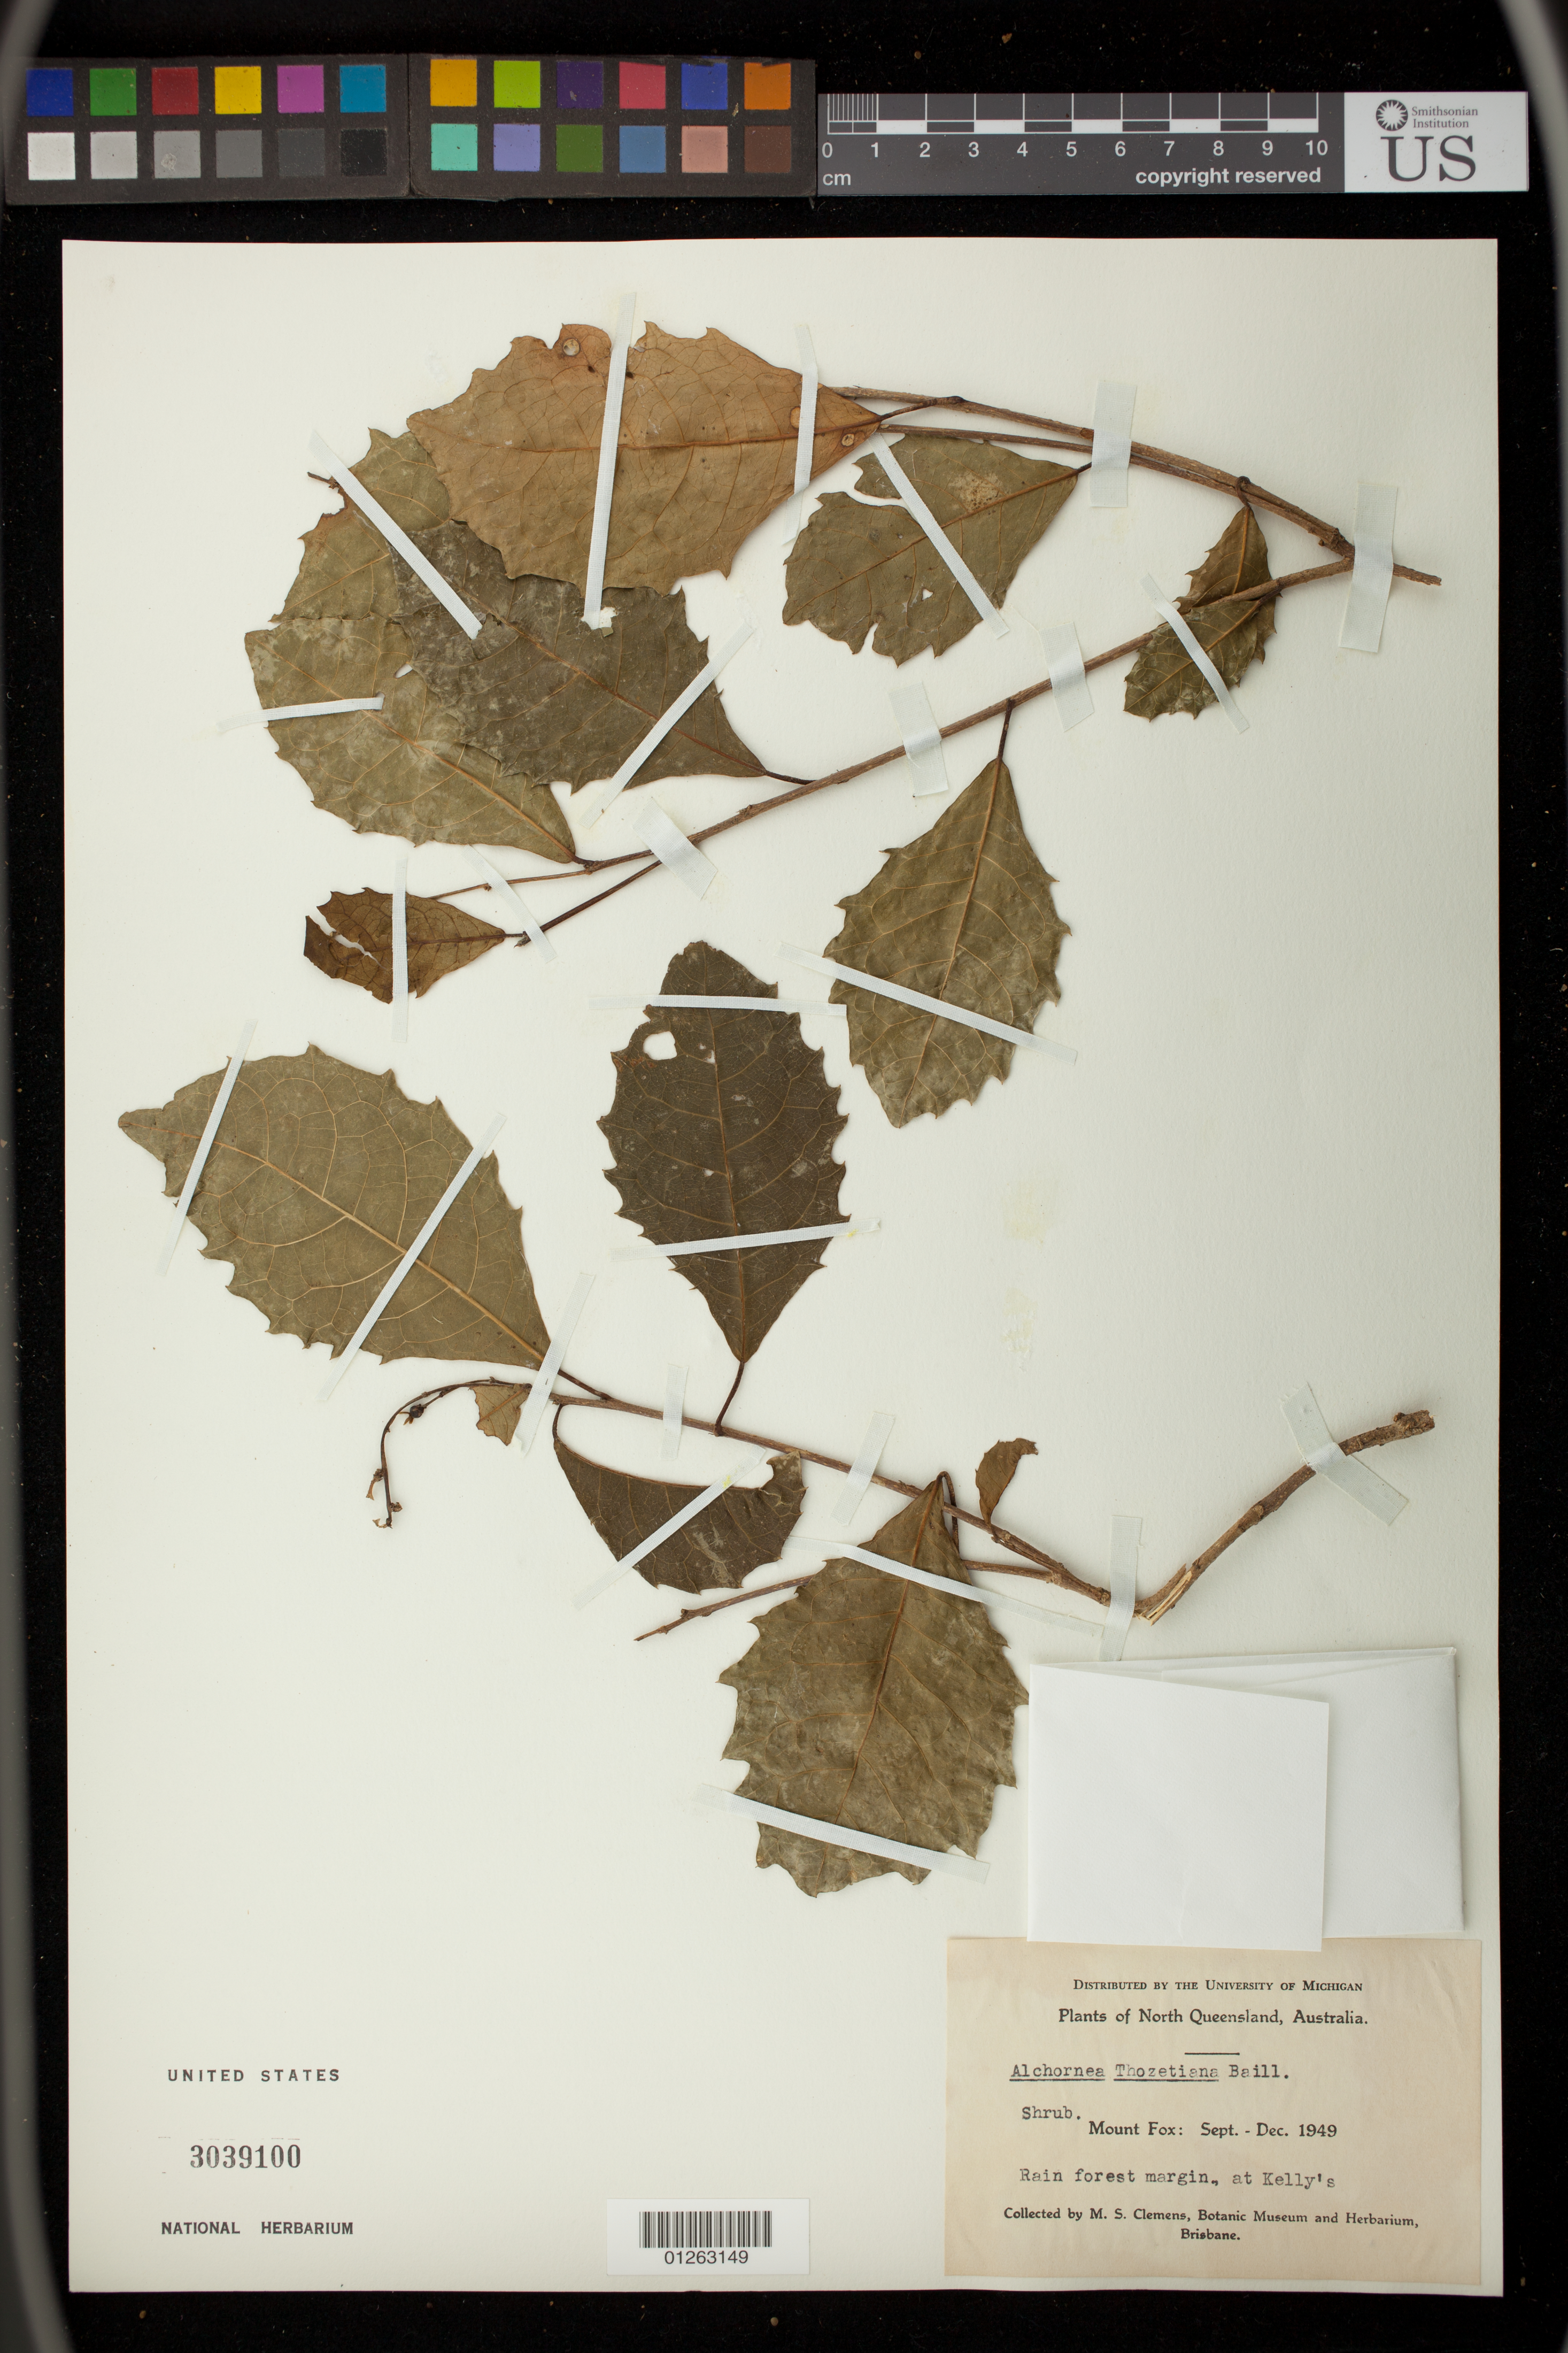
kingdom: Plantae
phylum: Tracheophyta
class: Magnoliopsida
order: Malpighiales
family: Euphorbiaceae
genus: Alchornea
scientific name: Alchornea trewioides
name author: (Benth.) Müll. Arg.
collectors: M. S. Clemens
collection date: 1949-09/1949-12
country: Australia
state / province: Queensland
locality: Mount Fox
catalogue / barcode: US 3039100